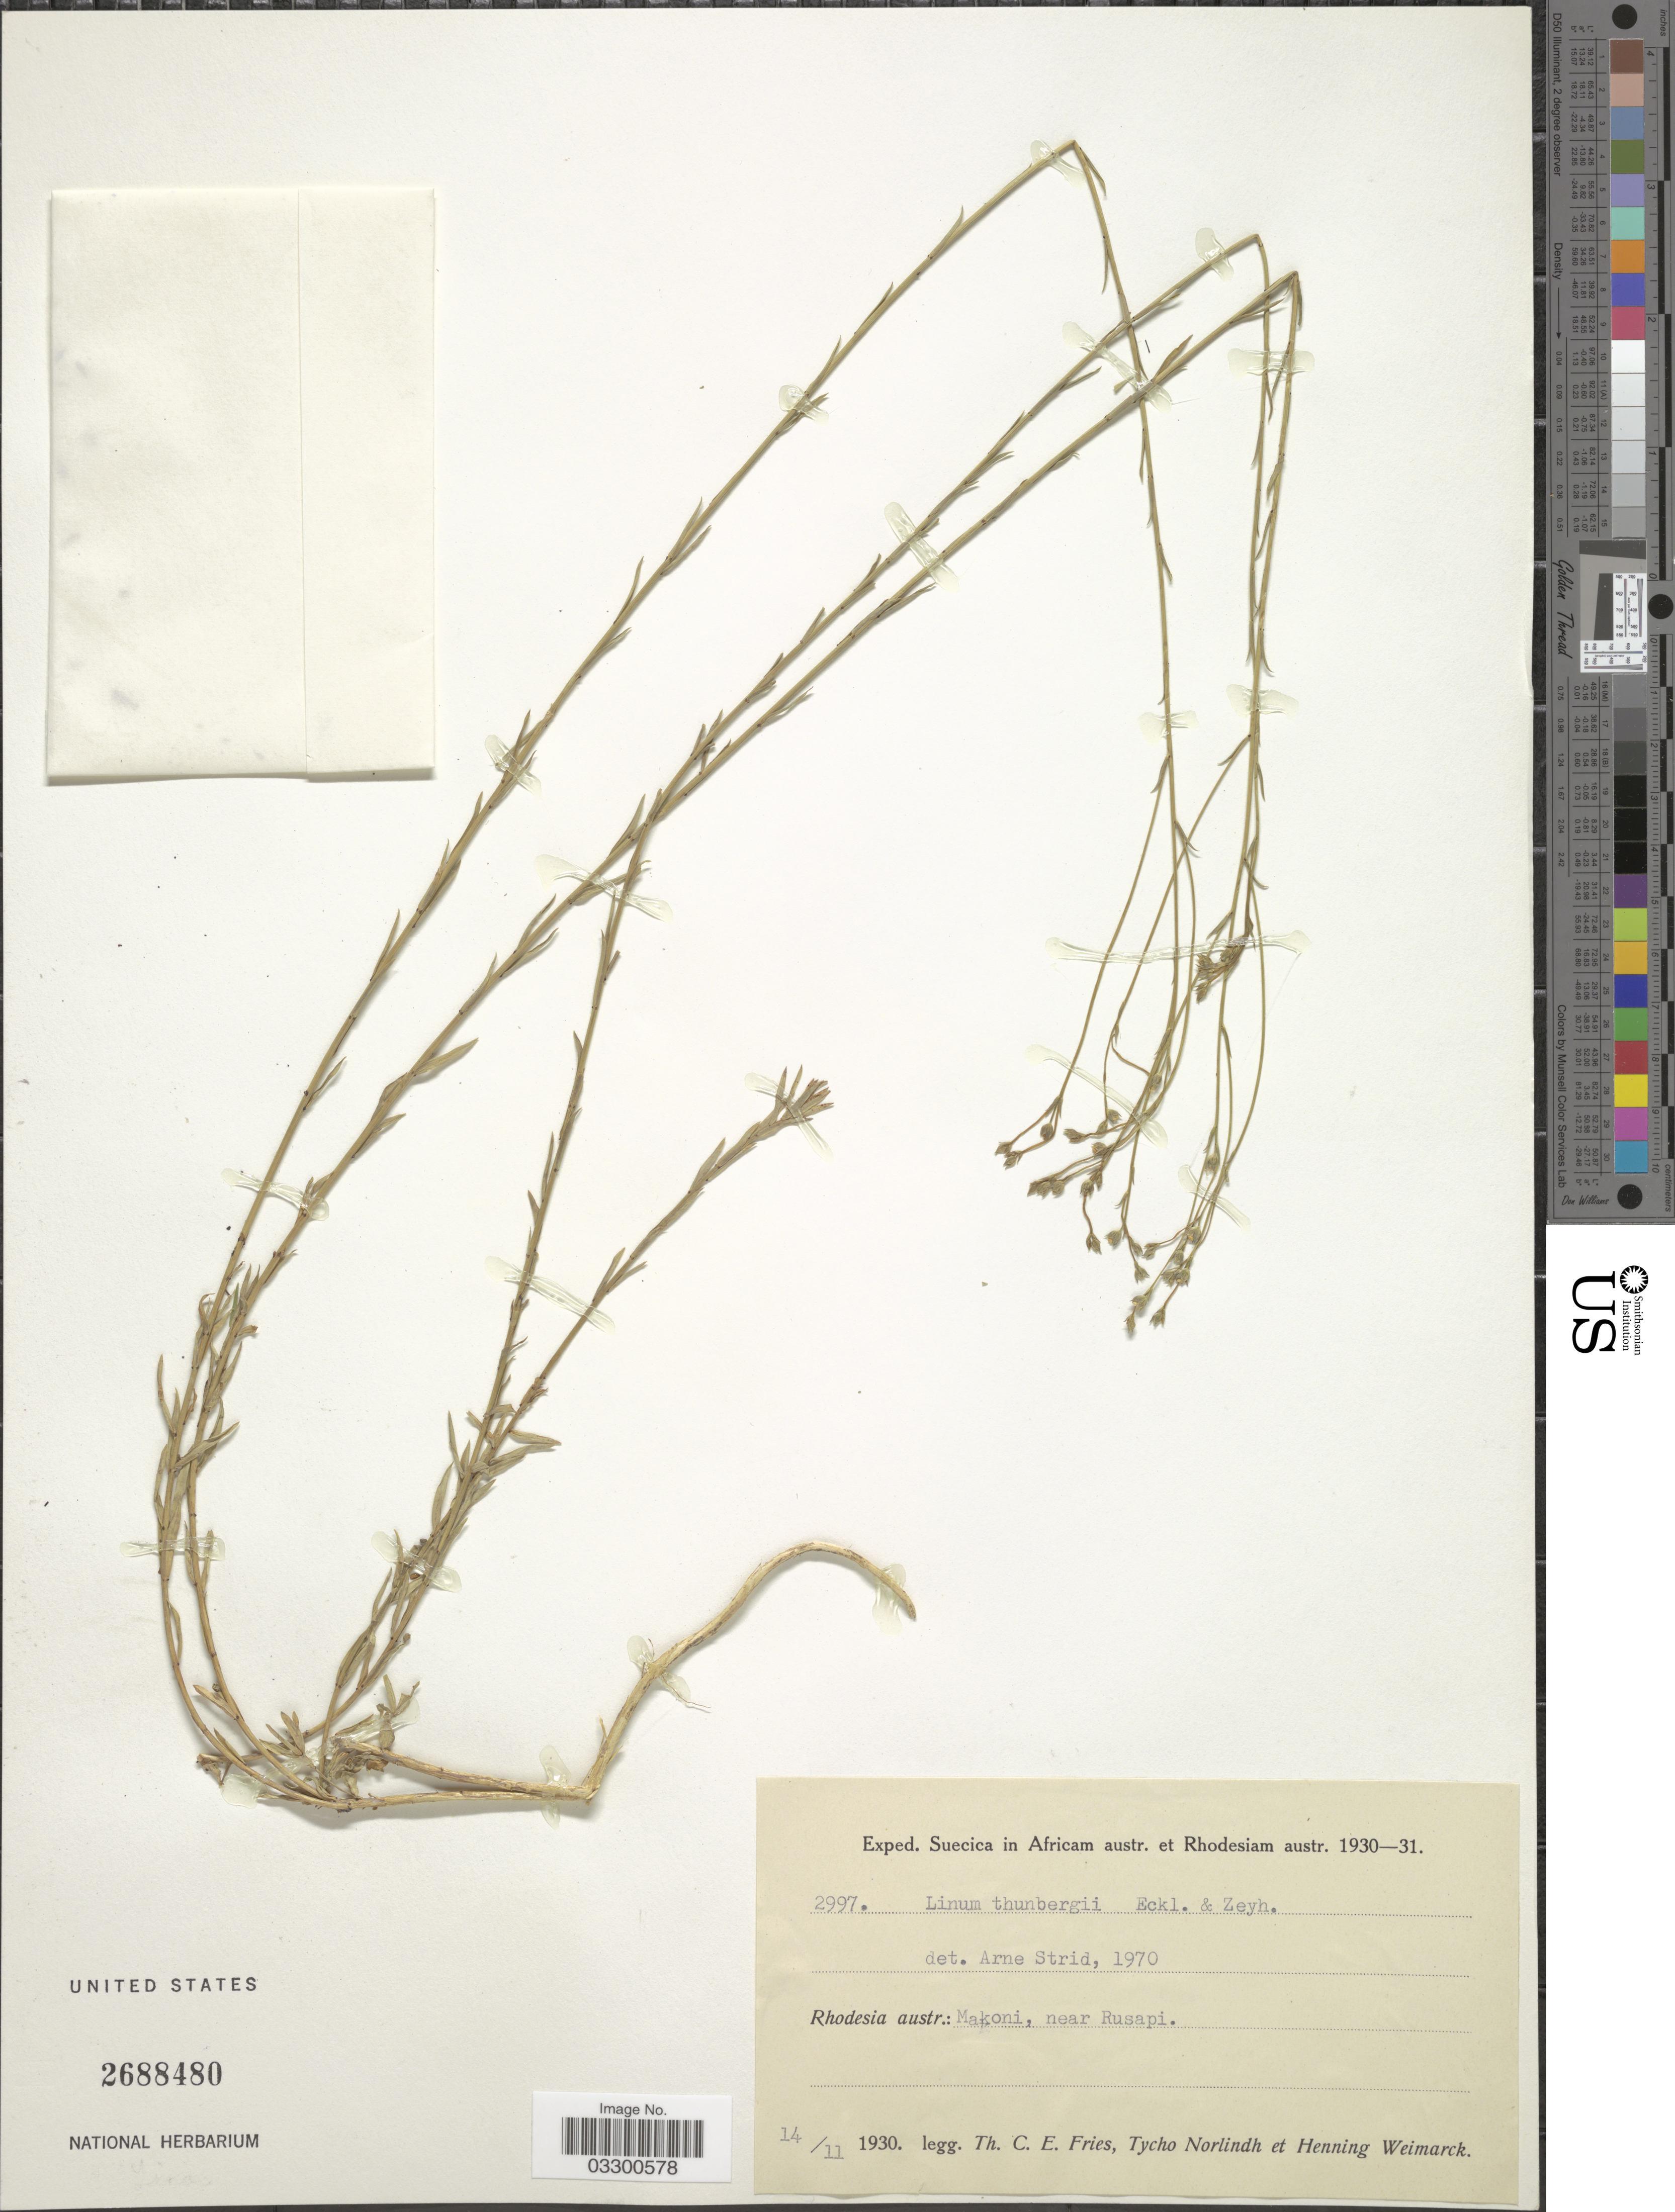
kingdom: Plantae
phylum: Tracheophyta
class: Magnoliopsida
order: Malpighiales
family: Linaceae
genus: Linum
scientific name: Linum thunbergii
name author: Eckl. & Zeyh.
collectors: T. C. E. Fries, N. T. Norlindh & H. Weimarck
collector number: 2997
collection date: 1930-11-14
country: Zimbabwe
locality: Rhodesia austr.: Makoni, near Rusapi.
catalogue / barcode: US 2688480